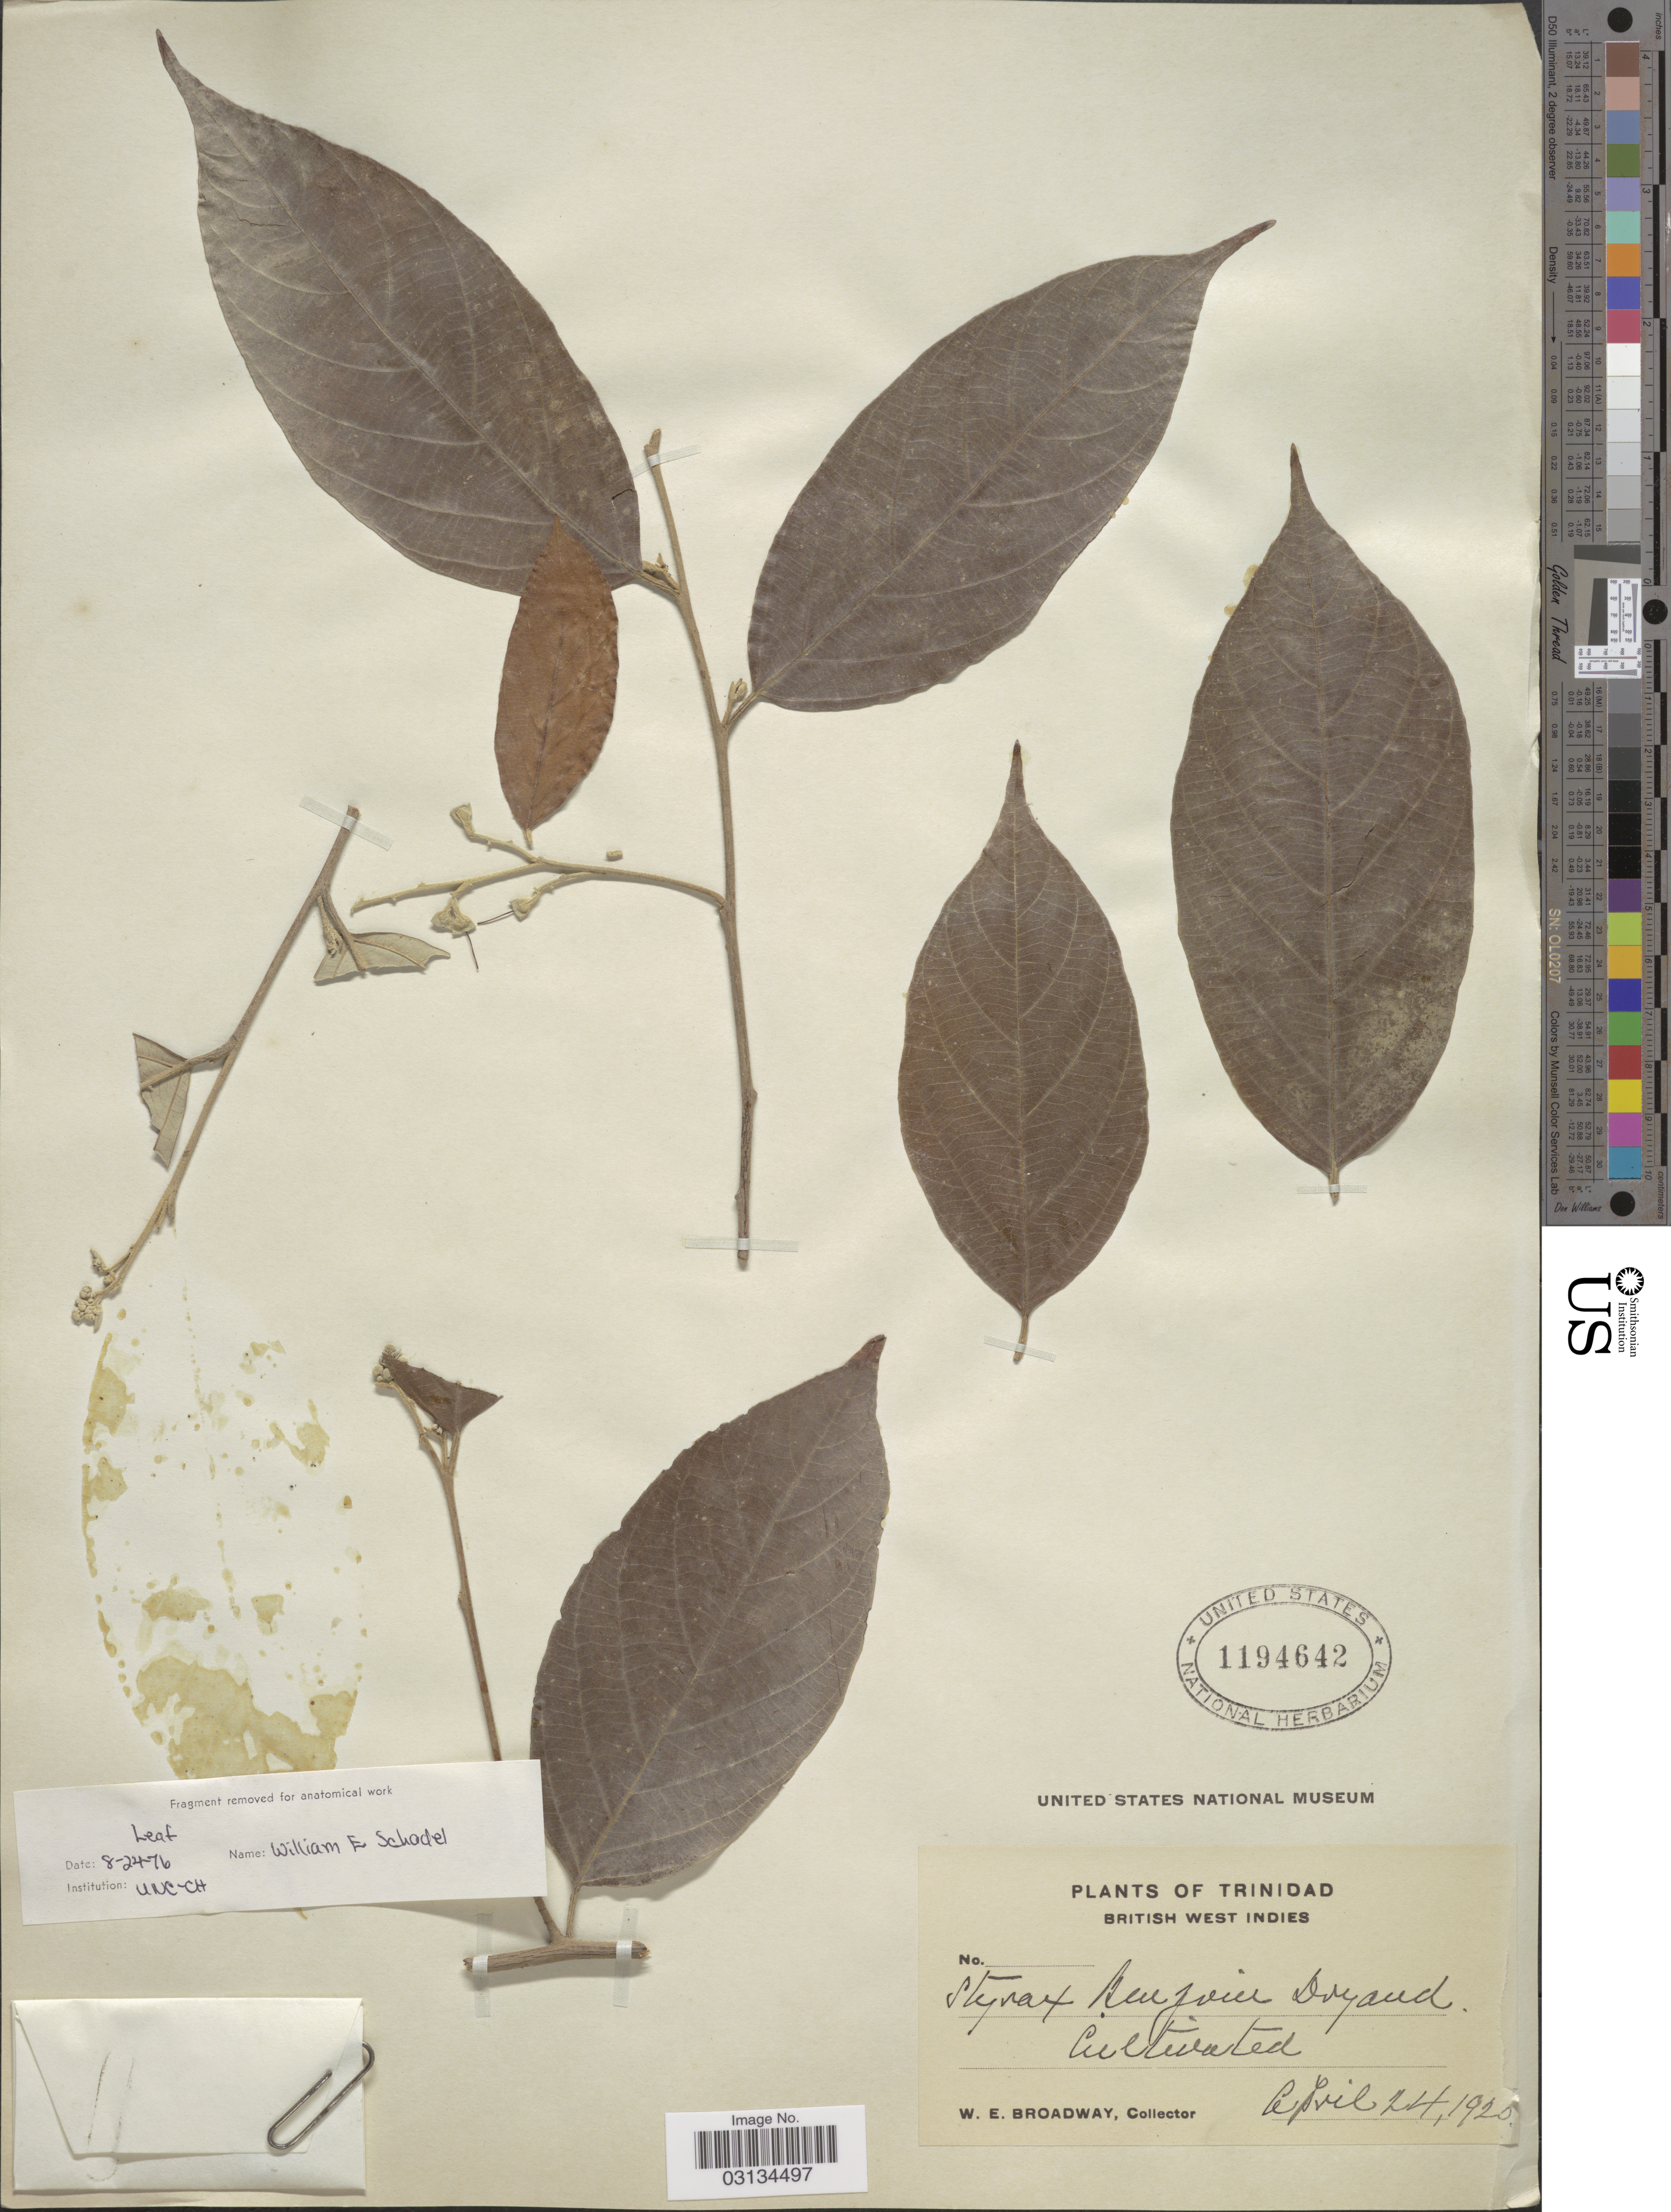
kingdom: Plantae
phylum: Tracheophyta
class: Magnoliopsida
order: Ericales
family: Styracaceae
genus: Styrax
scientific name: Styrax benzoin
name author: Dryand.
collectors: W. E. Broadway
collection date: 1920-04-24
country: Trinidad and Tobago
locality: Trinidad.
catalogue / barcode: US 1194642